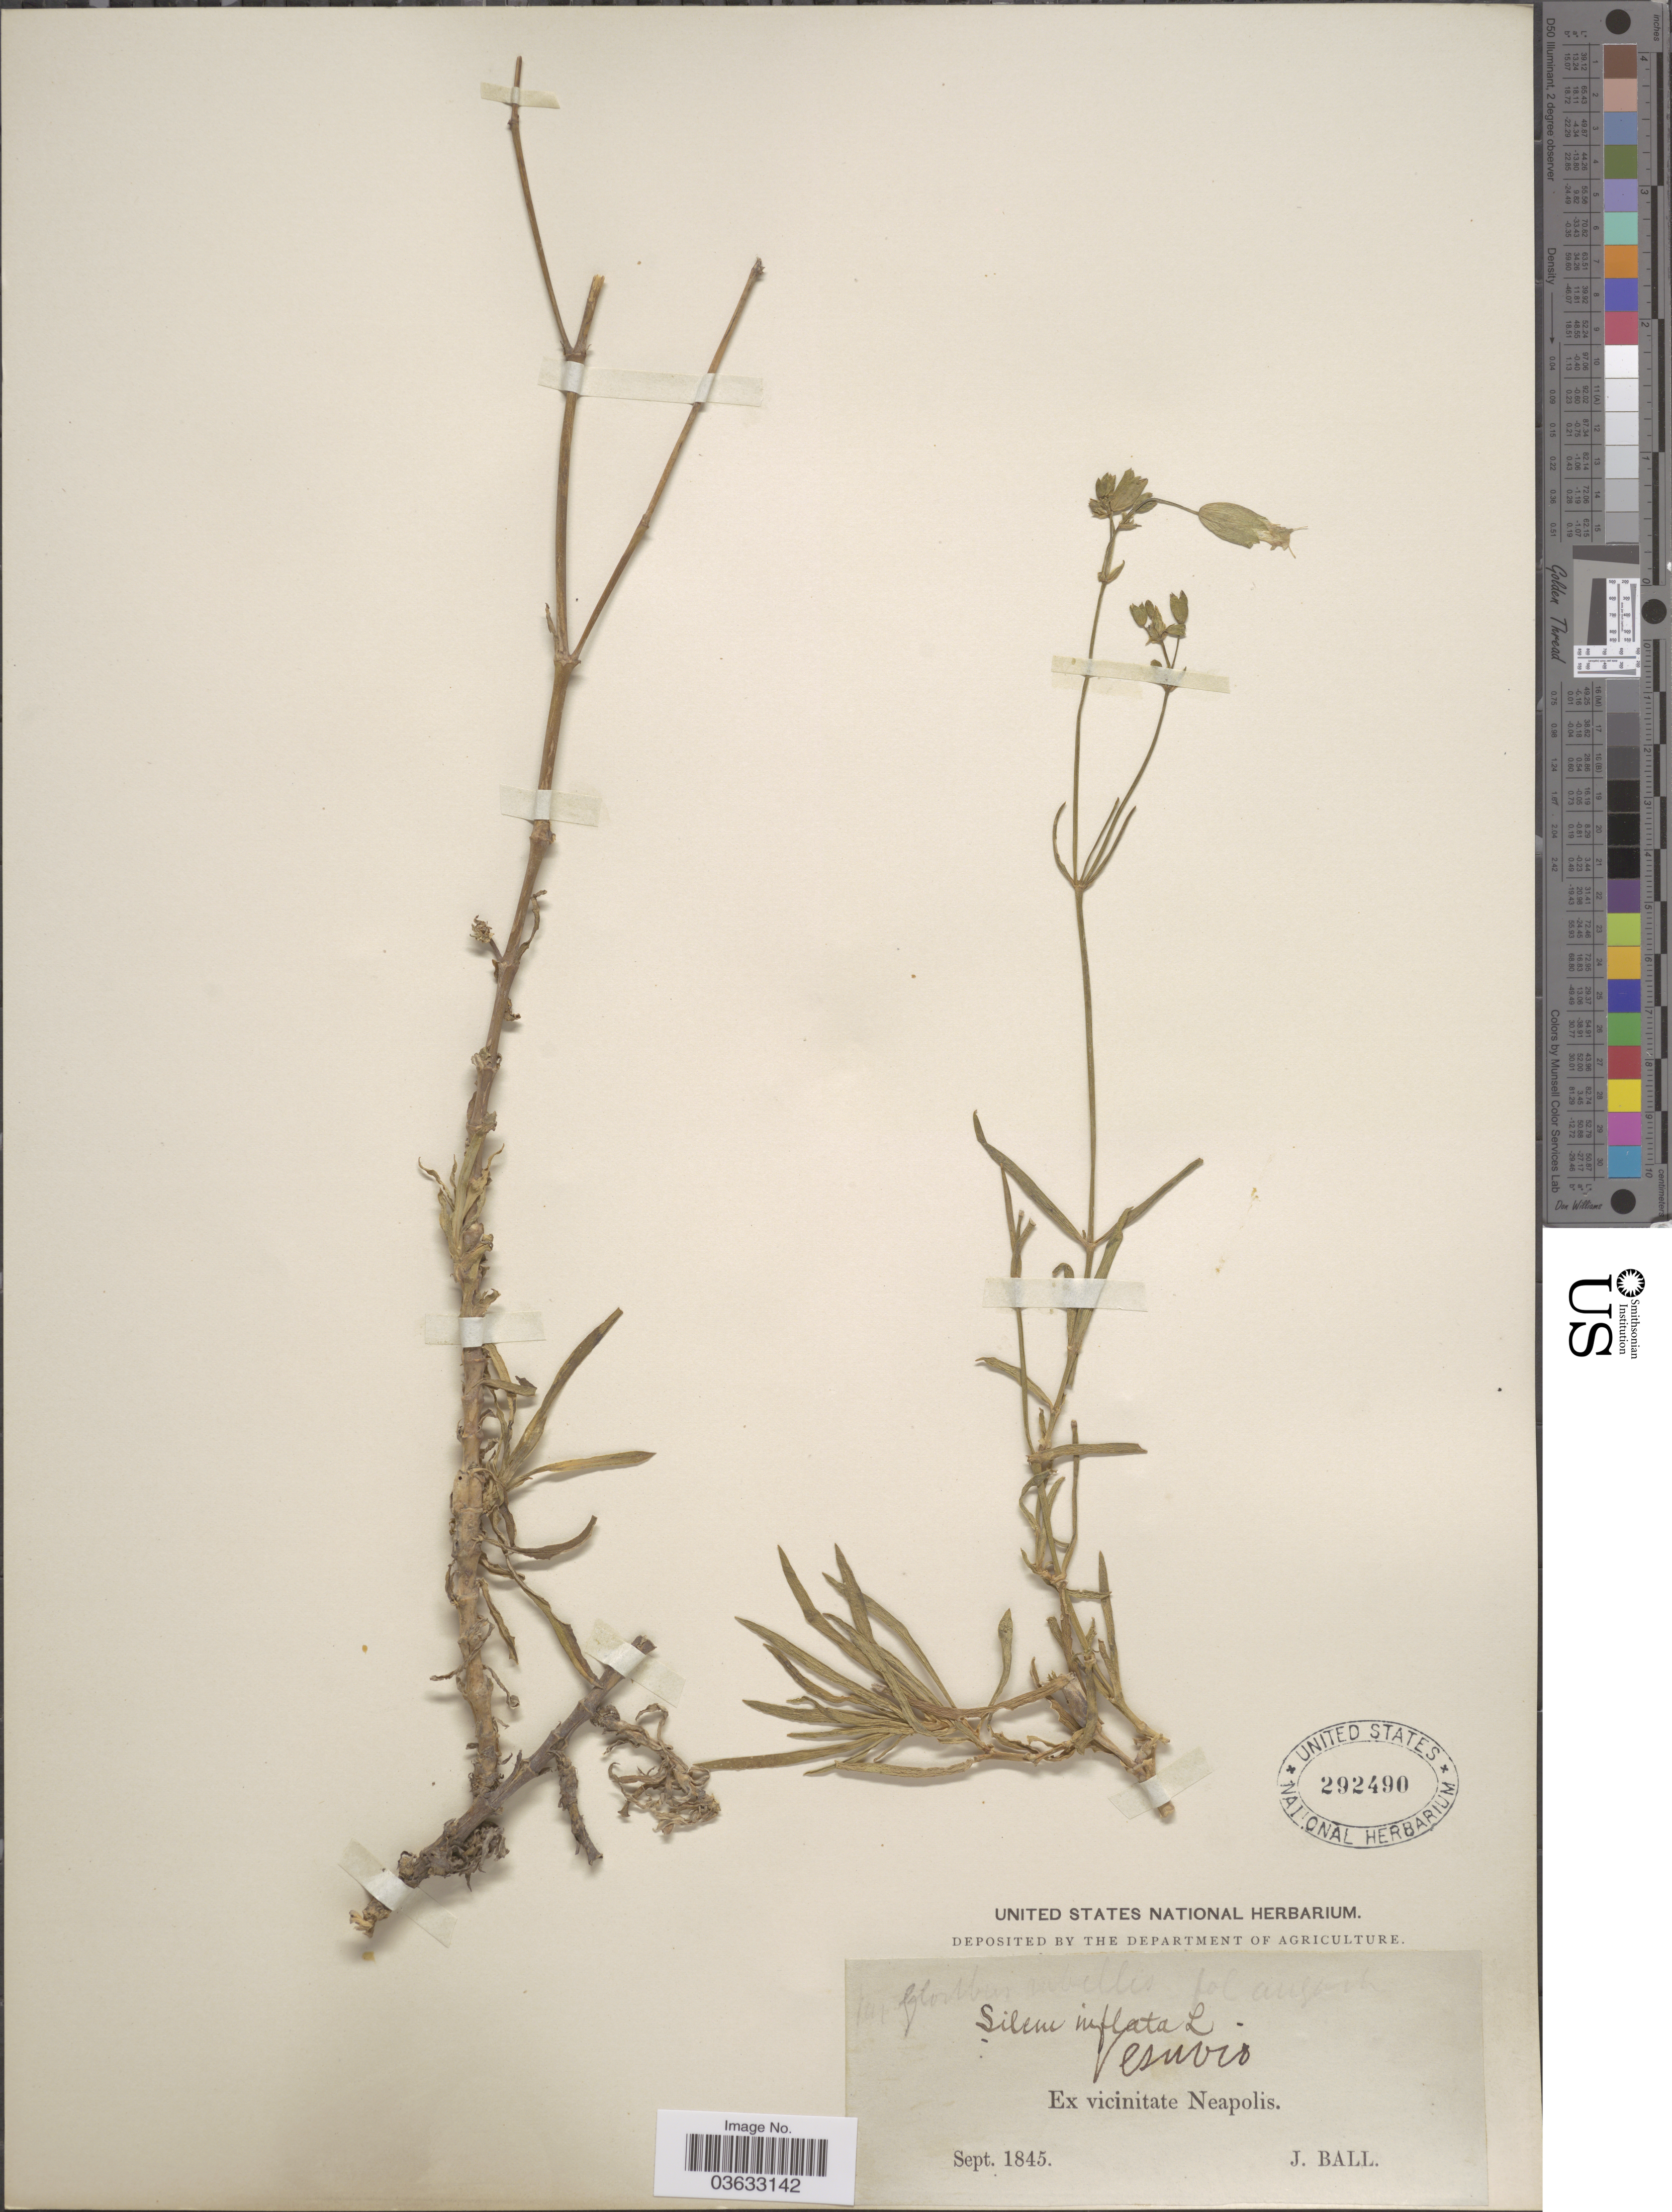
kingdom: Plantae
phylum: Tracheophyta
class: Magnoliopsida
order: Caryophyllales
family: Caryophyllaceae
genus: Silene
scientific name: Silene inflata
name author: Sm.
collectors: J. Ball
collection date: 1845-09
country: Italy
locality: Ex vicinitate Neapolis.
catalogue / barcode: US 292490